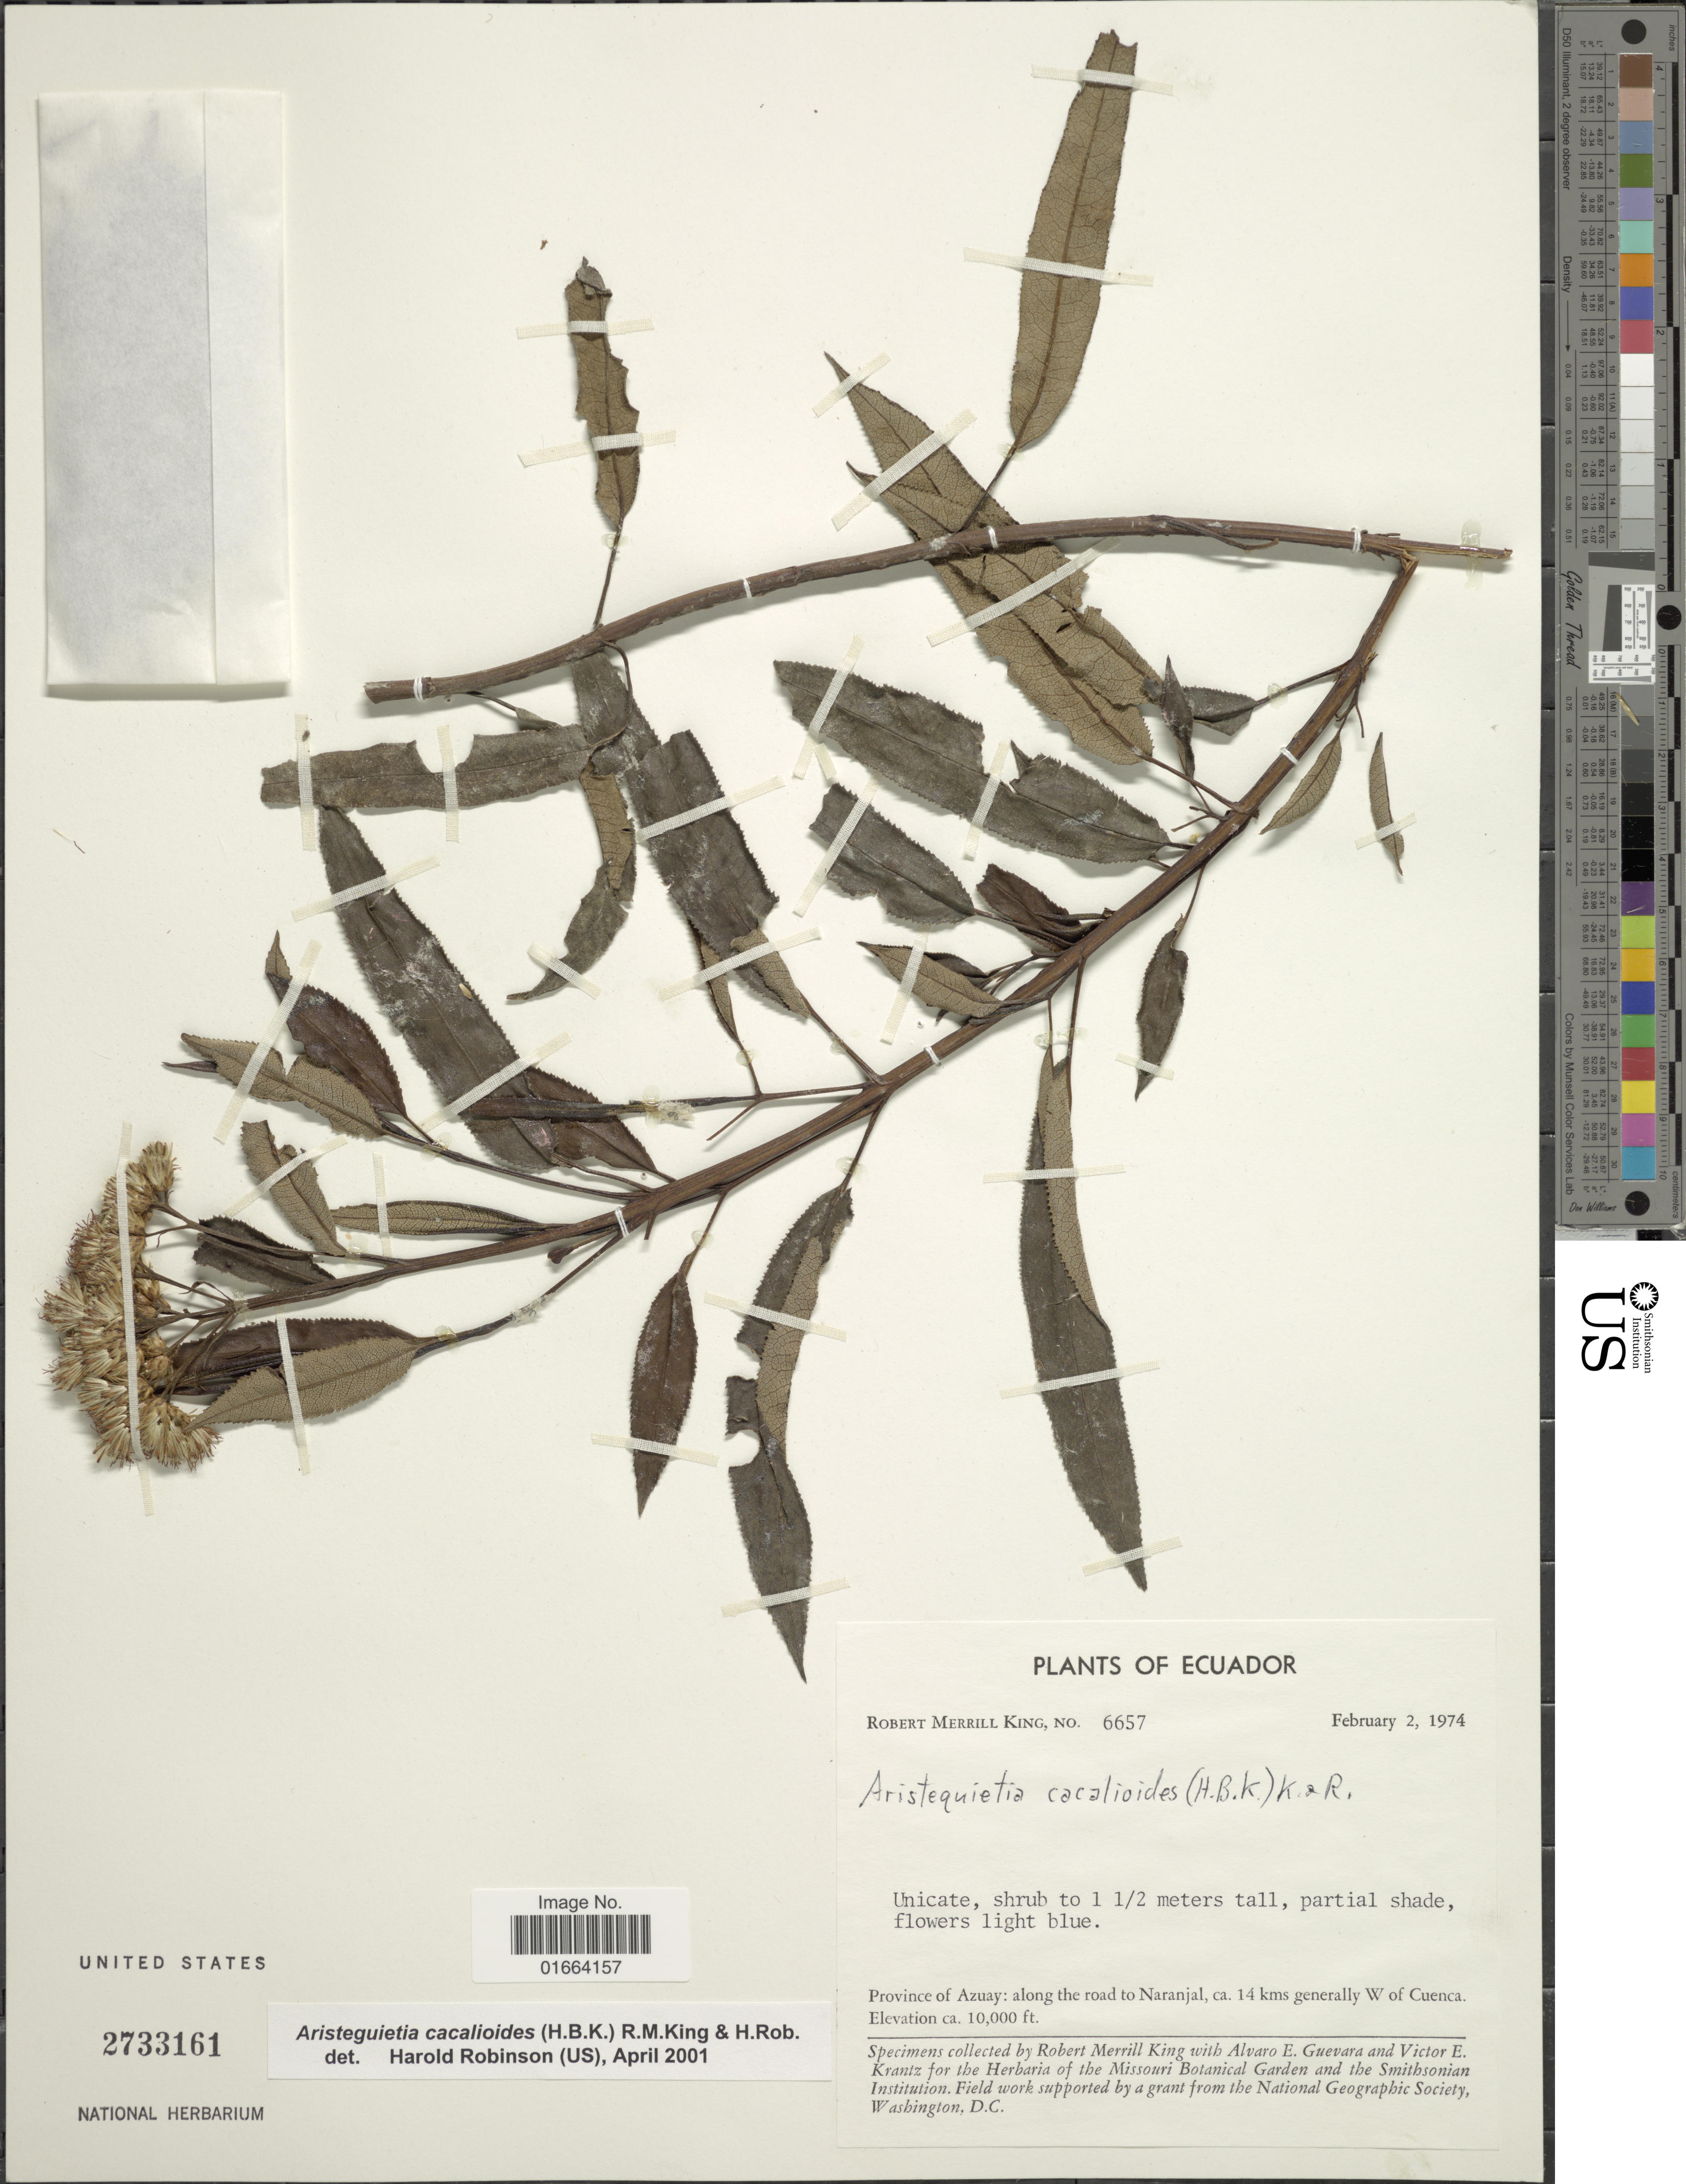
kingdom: Plantae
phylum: Tracheophyta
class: Magnoliopsida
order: Asterales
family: Asteraceae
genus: Aristeguietia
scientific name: Aristeguietia cacalioides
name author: (Kunth) R.M. King & H. Rob.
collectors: R. M. King, A. E. Guevara & V. Krantz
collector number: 6657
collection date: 1974-02-02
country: Ecuador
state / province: Azuay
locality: Along the road to Naranjal, ca. 14 kms generally W of Cuenca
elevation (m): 3048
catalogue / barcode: US 2733161